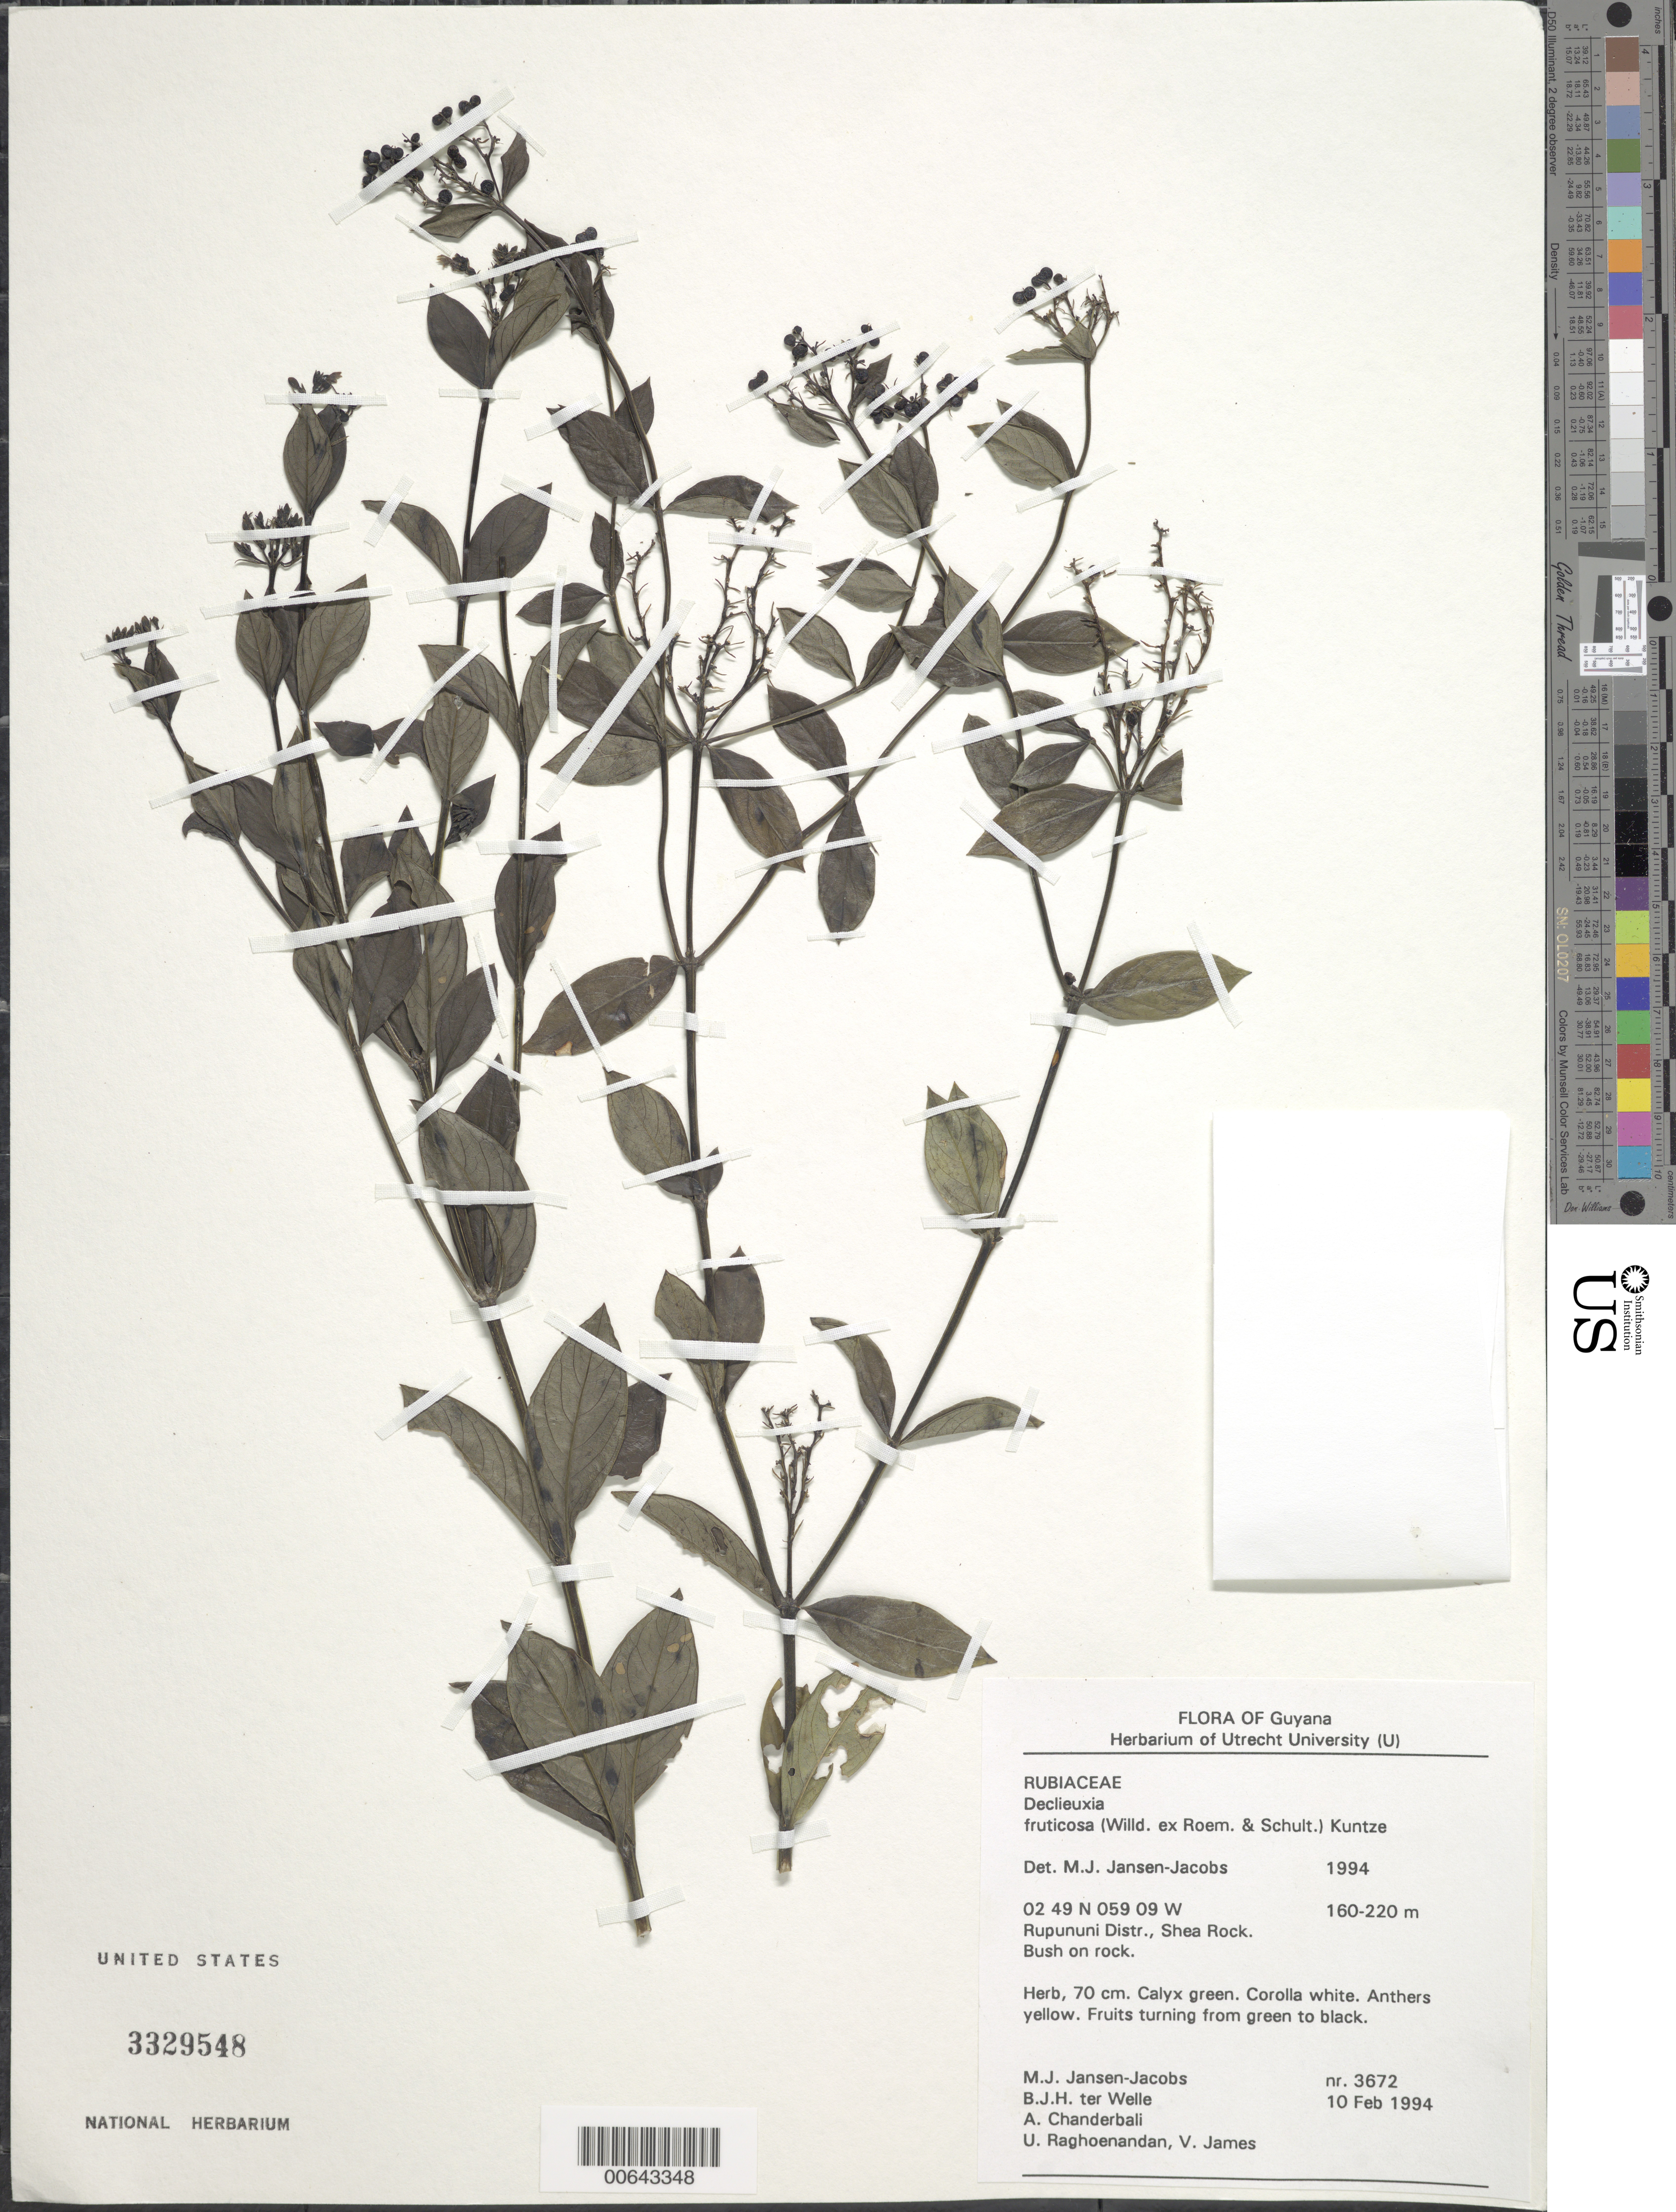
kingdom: Plantae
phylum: Tracheophyta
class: Magnoliopsida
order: Gentianales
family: Rubiaceae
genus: Declieuxia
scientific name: Declieuxia fruticosa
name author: (Willd. ex Roem. & Schult.) Kuntze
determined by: Jansen-Jacobs, M. J., (U), Nationaal Herbarium Nederland, Utrecht University branch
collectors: M. J. Jansen-Jacobs, B. Welle, A. S. Chanderbali, U. Raghoenandan & V. James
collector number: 3672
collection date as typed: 10-Feb-94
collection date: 1994-02-10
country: Guyana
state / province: U. Takutu-U. Essequibo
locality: Shea Rock, Rupununi Dist.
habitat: Bush on rock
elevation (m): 160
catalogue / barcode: US 3329548